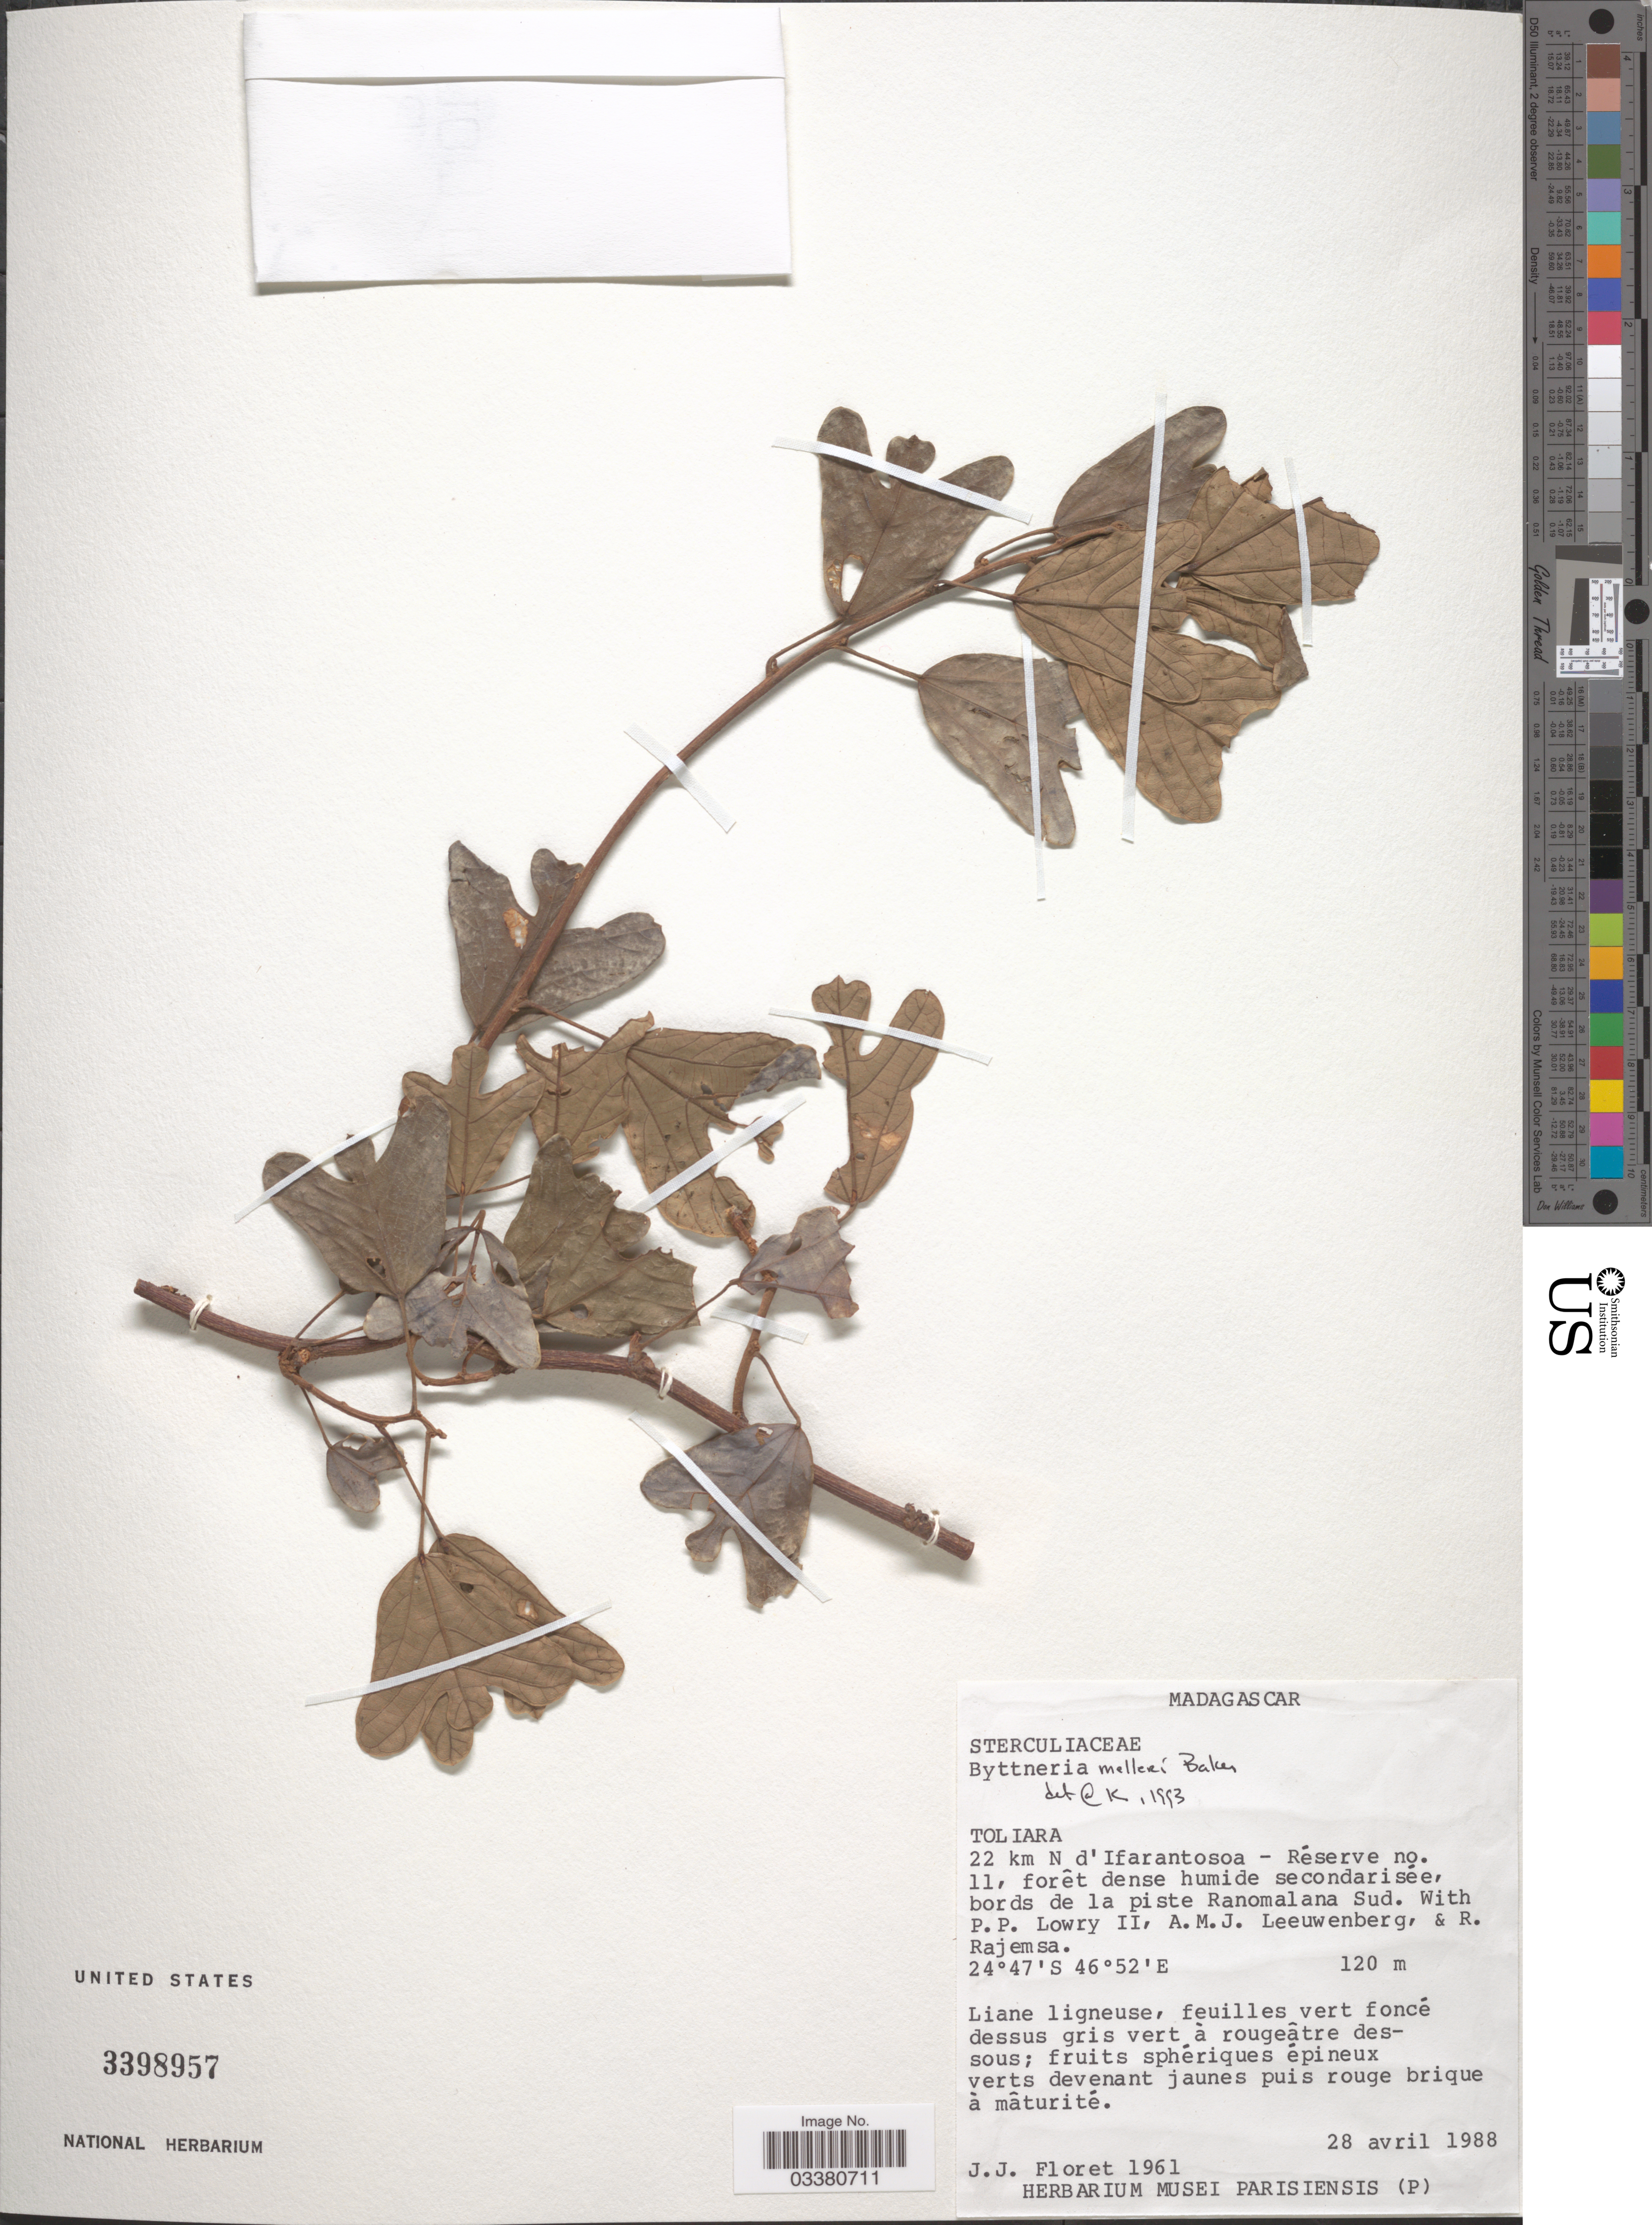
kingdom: Plantae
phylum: Tracheophyta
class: Magnoliopsida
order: Malvales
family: Malvaceae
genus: Byttneria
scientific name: Byttneria melleri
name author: Baker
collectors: J. Floret, P. P. Lowry, A. Leeuwenberg & R. Rajemsa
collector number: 1961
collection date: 1988-04-28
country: Madagascar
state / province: Anosy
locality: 22 km N d'Ifarantosoa - Réserve no. 11, forêt dense humide secondarisee, bord de la piste Ranomalana Sud.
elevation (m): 120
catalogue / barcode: US 3398957